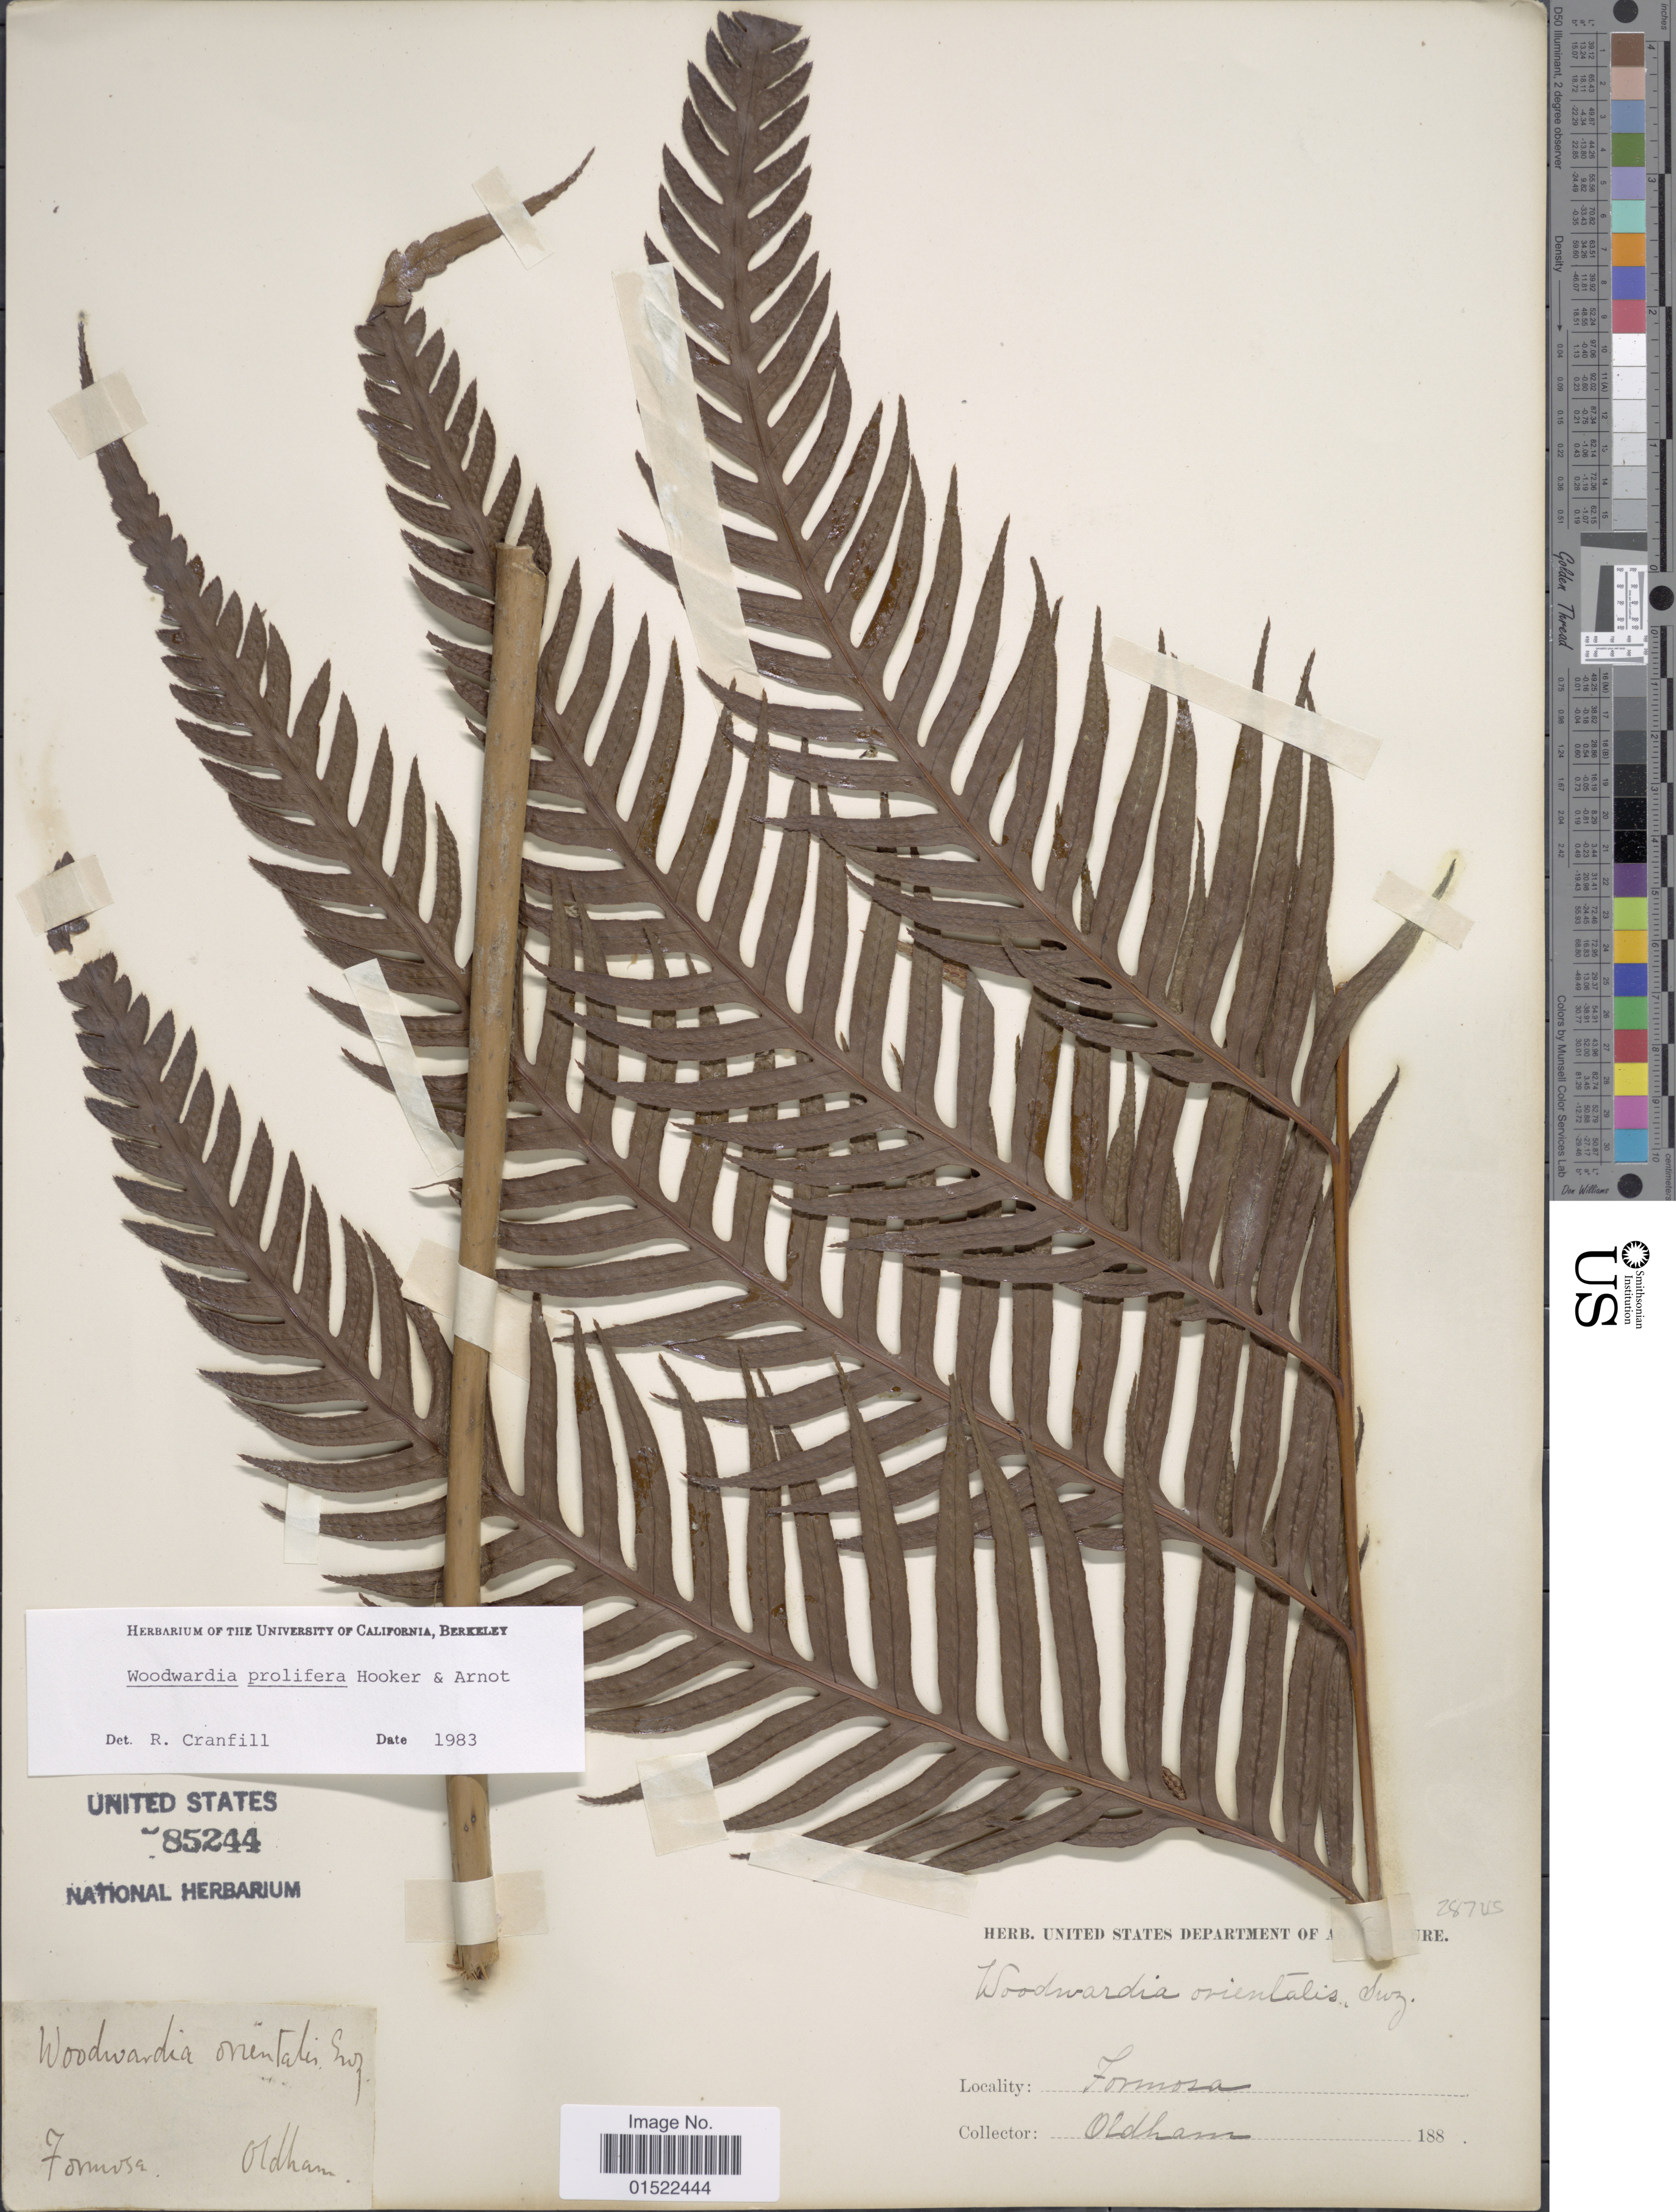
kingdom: Plantae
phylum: Tracheophyta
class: Polypodiopsida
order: Polypodiales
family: Blechnaceae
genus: Woodwardia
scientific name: Woodwardia prolifera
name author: Hook. & Arn.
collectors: Oldham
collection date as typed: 188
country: Taiwan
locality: Formosa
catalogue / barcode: US 85244